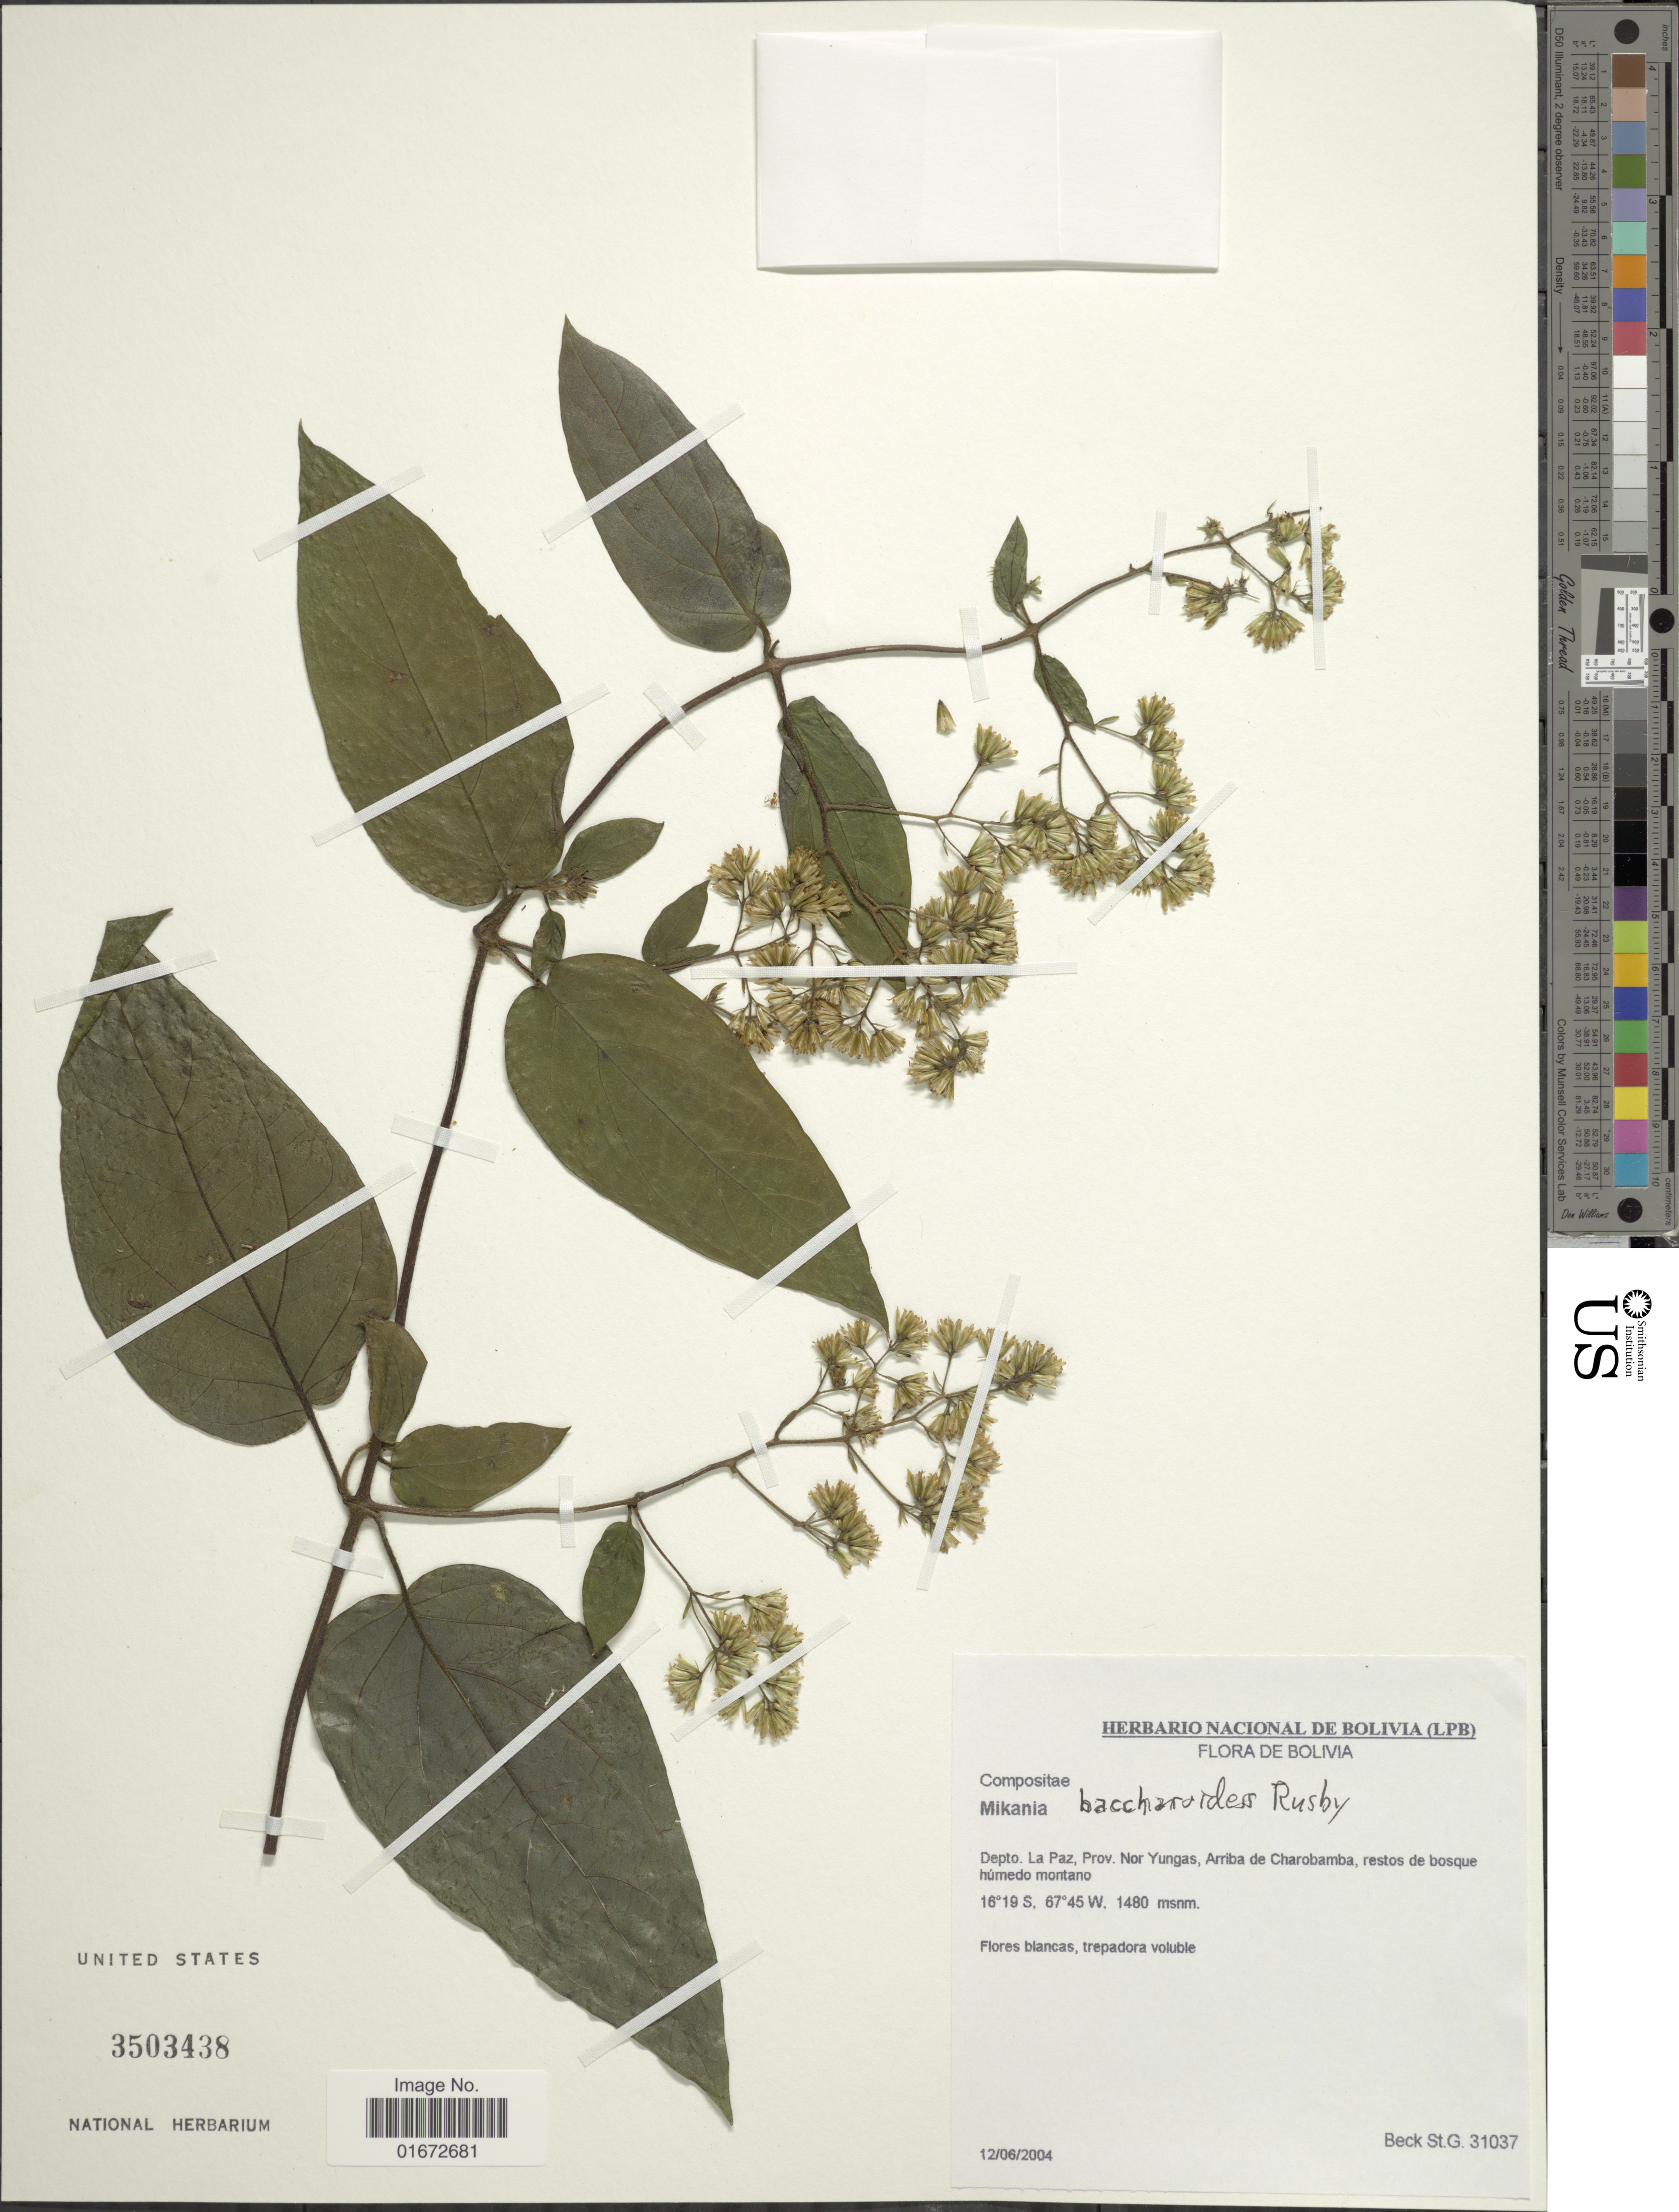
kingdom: Plantae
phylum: Tracheophyta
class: Magnoliopsida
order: Asterales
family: Asteraceae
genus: Mikania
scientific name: Mikania baccharoidea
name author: Rusby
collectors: S. G. Beck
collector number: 31037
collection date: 2004-06-12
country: Bolivia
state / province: La Paz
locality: Depto. La Paz, Prov. Nor Yungas, Arriba de Charobamba, restos de bosque húmedo montano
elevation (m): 1480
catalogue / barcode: US 3503438